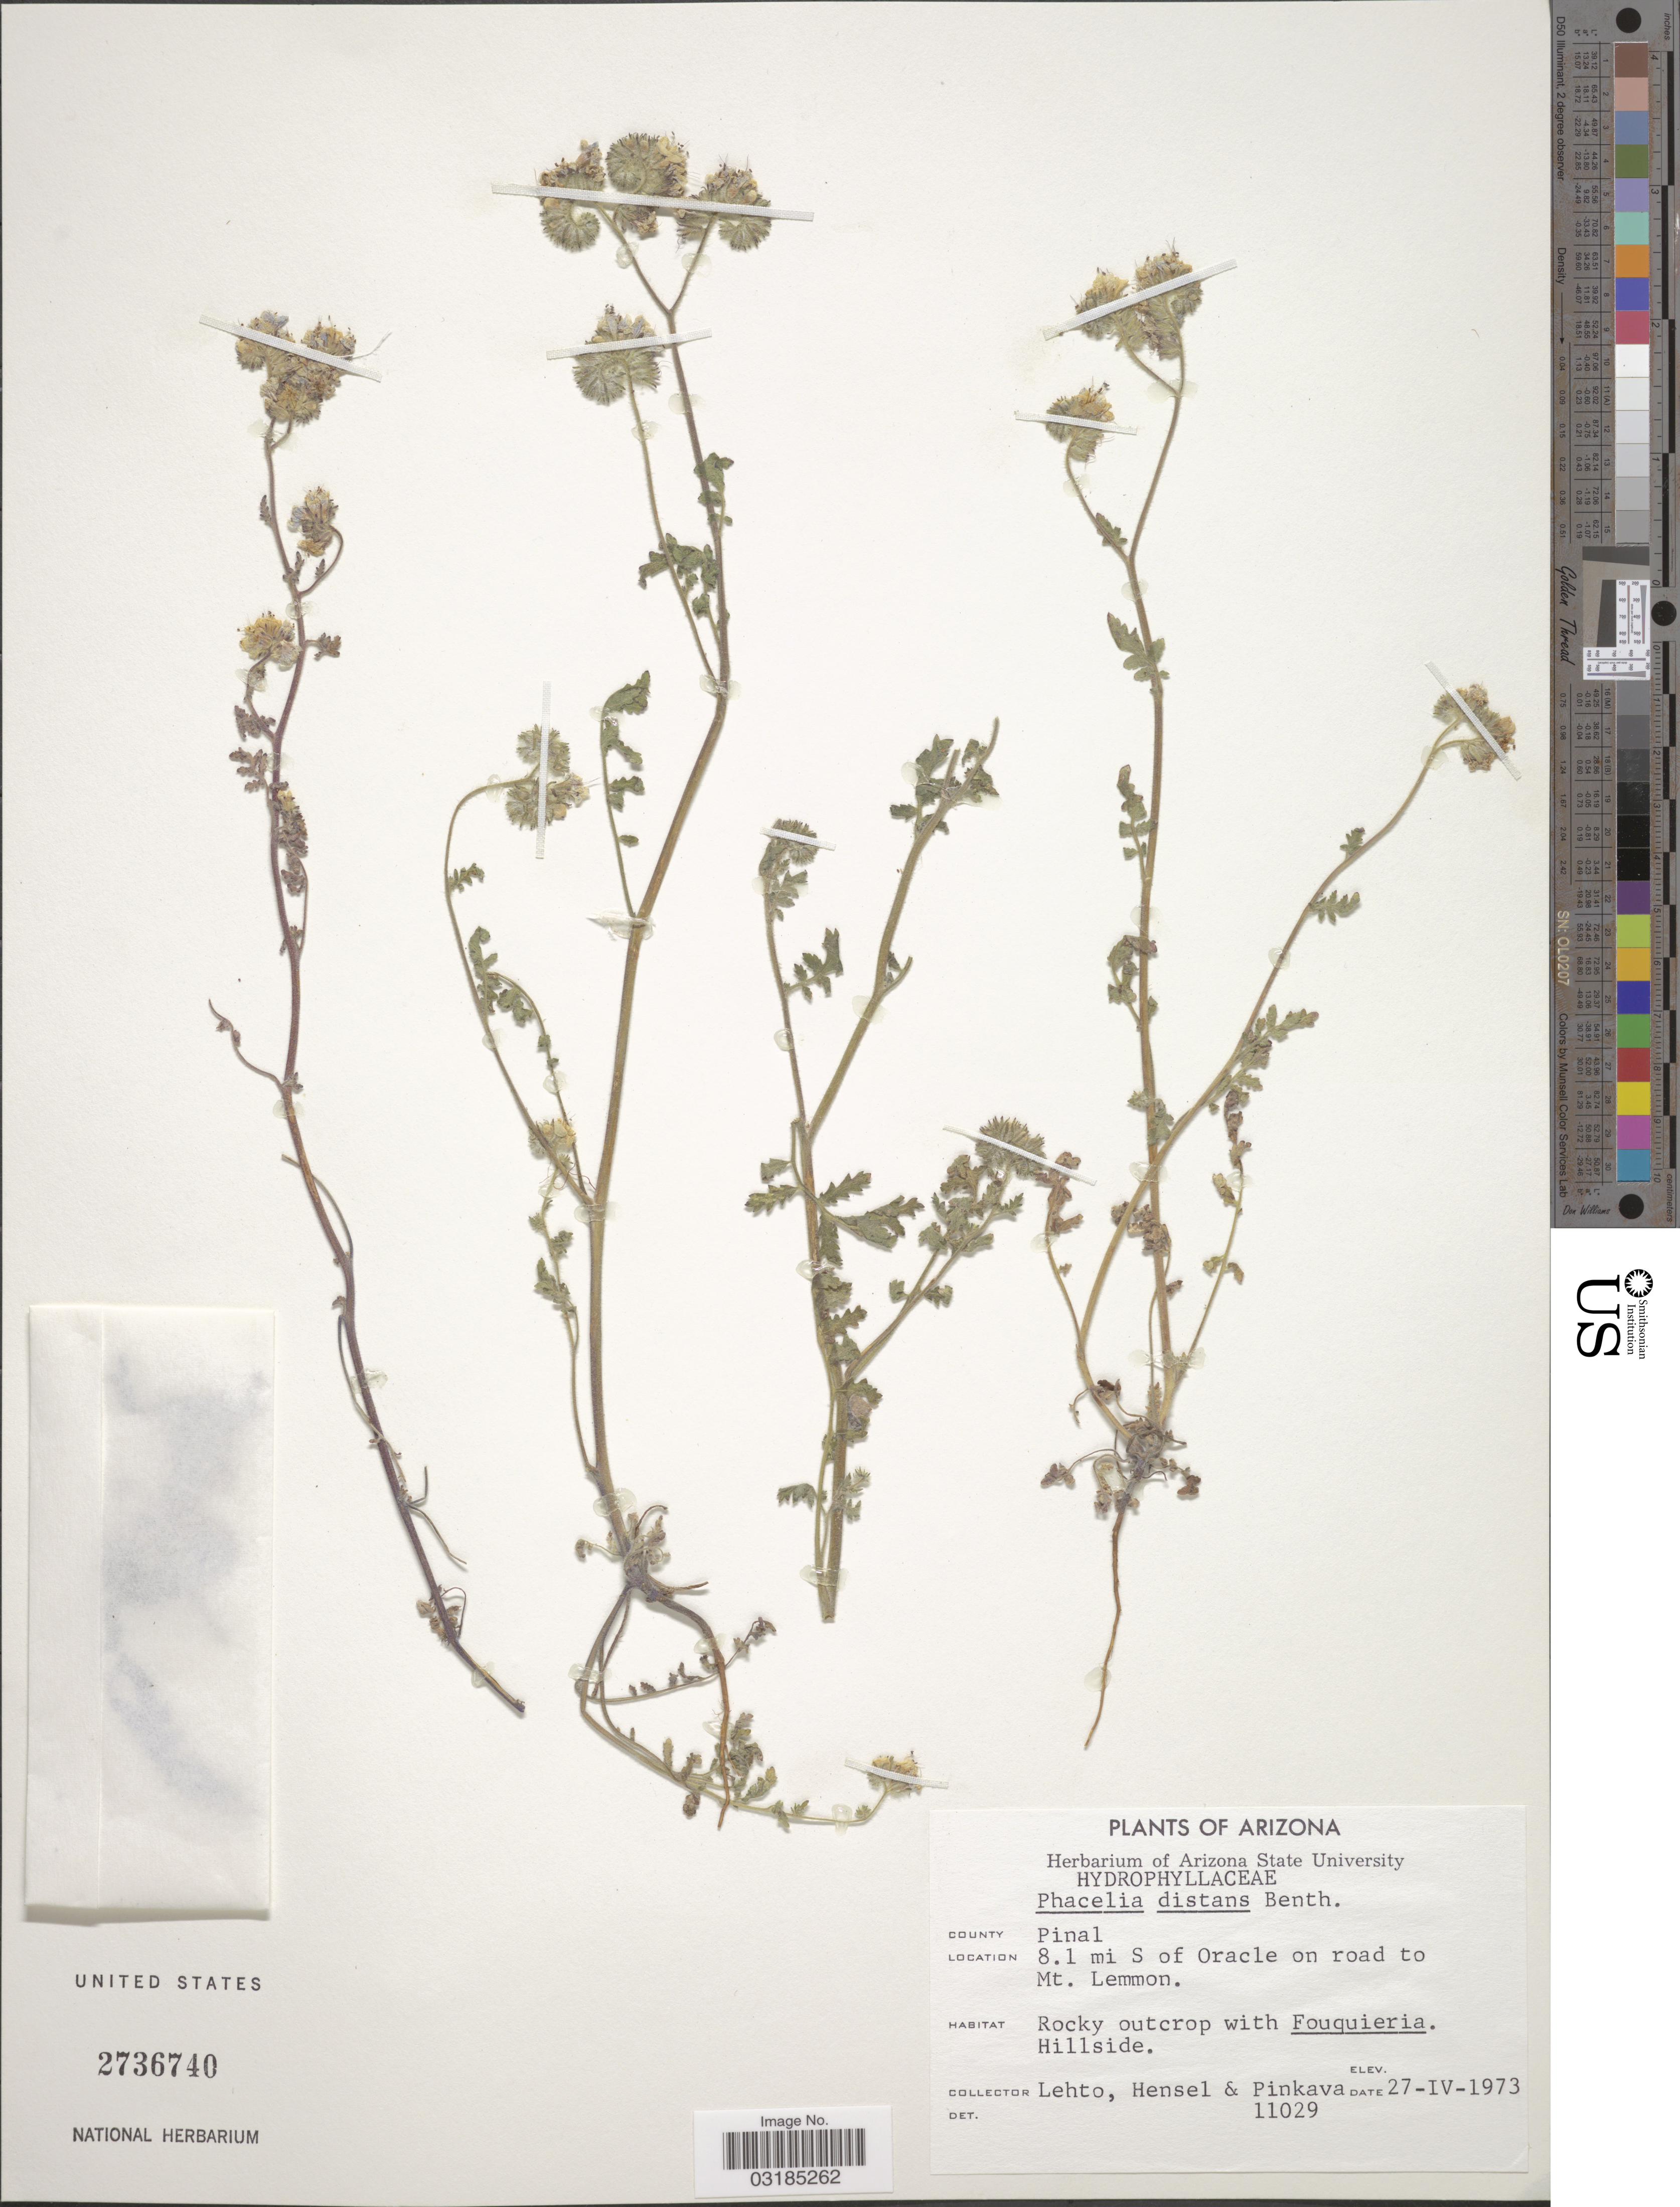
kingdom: Plantae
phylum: Tracheophyta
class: Magnoliopsida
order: Boraginales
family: Hydrophyllaceae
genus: Phacelia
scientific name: Phacelia distans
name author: Benth.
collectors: -. Lehto, -. Hensel & -. Pinkava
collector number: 11029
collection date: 1973-04-27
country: United States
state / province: Arizona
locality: County Pinal. 8.1 mi S of Oracle on road to Mt. Lemmon.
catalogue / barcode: US 2736740